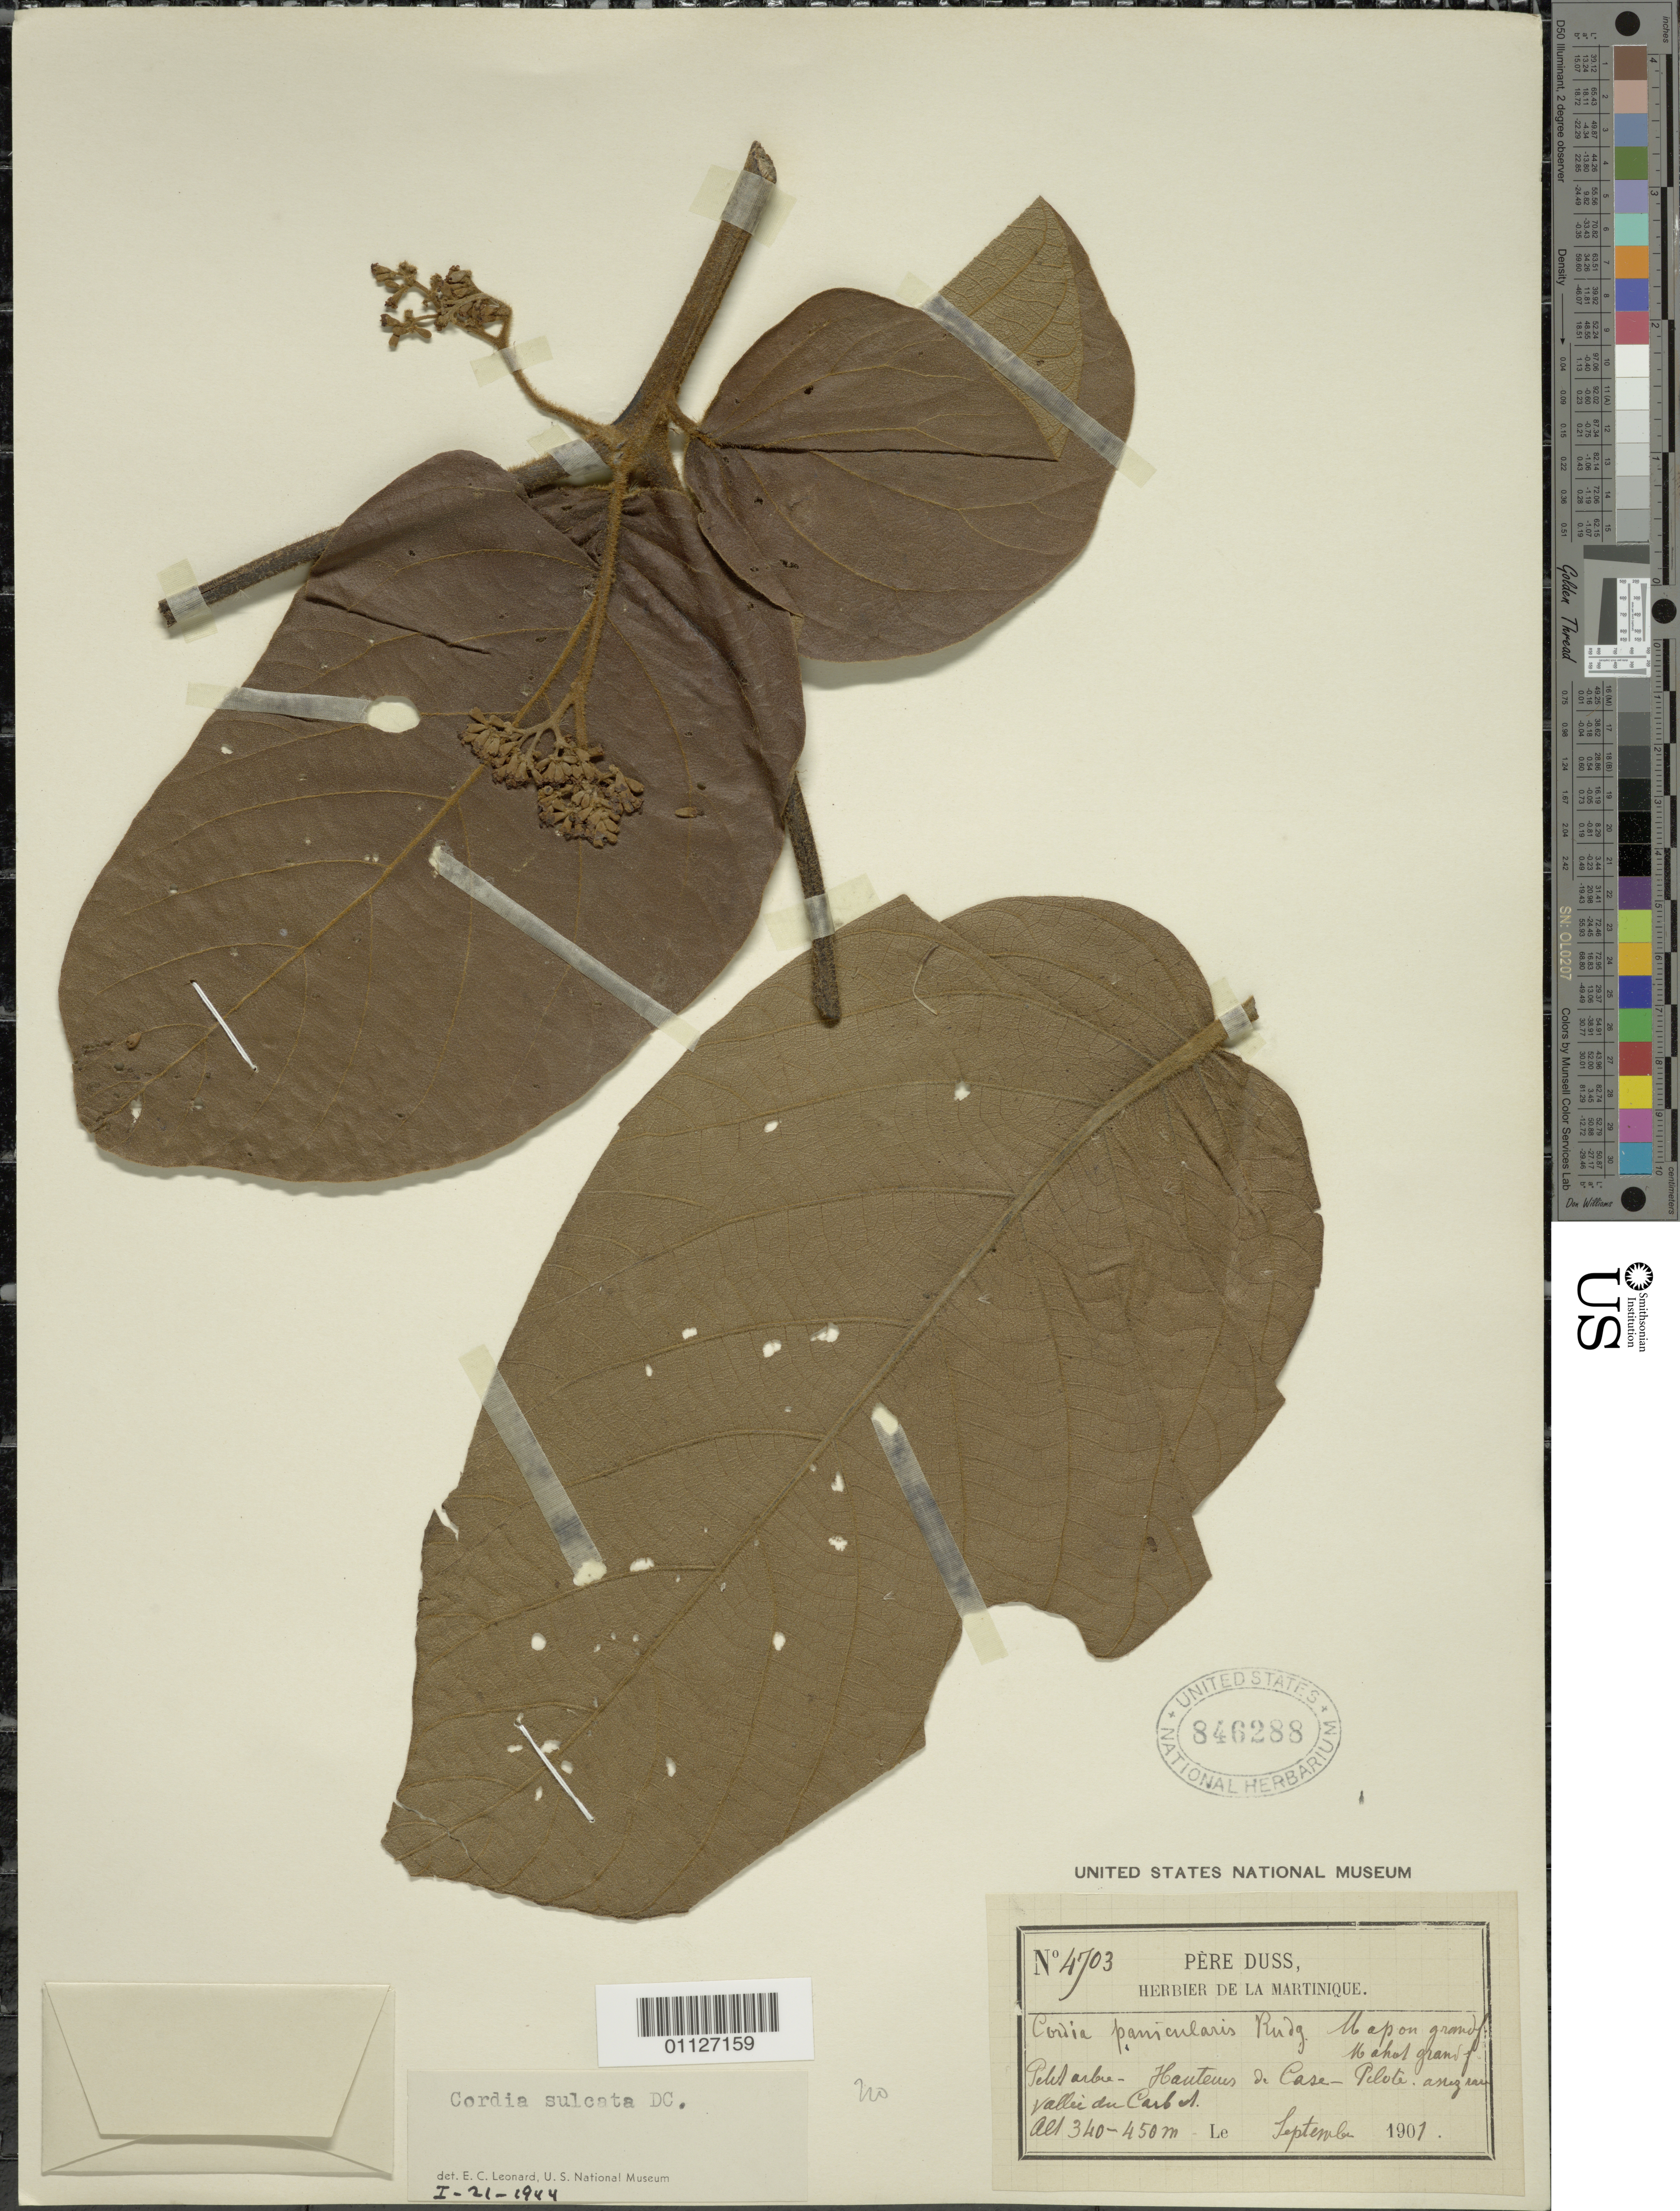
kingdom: Plantae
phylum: Tracheophyta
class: Magnoliopsida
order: Boraginales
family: Cordiaceae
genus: Cordia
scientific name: Cordia sulcata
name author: DC.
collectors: Herbier de la Martinique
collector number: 4703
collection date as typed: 01 Sep 1907 to 30 Sep 1907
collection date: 1907-09-01/1907-09-30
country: Martinique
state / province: Saint-Pierre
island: Martinique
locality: Hauteurs de Case-Pilote, Vallée du Carbet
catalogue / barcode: US 846288